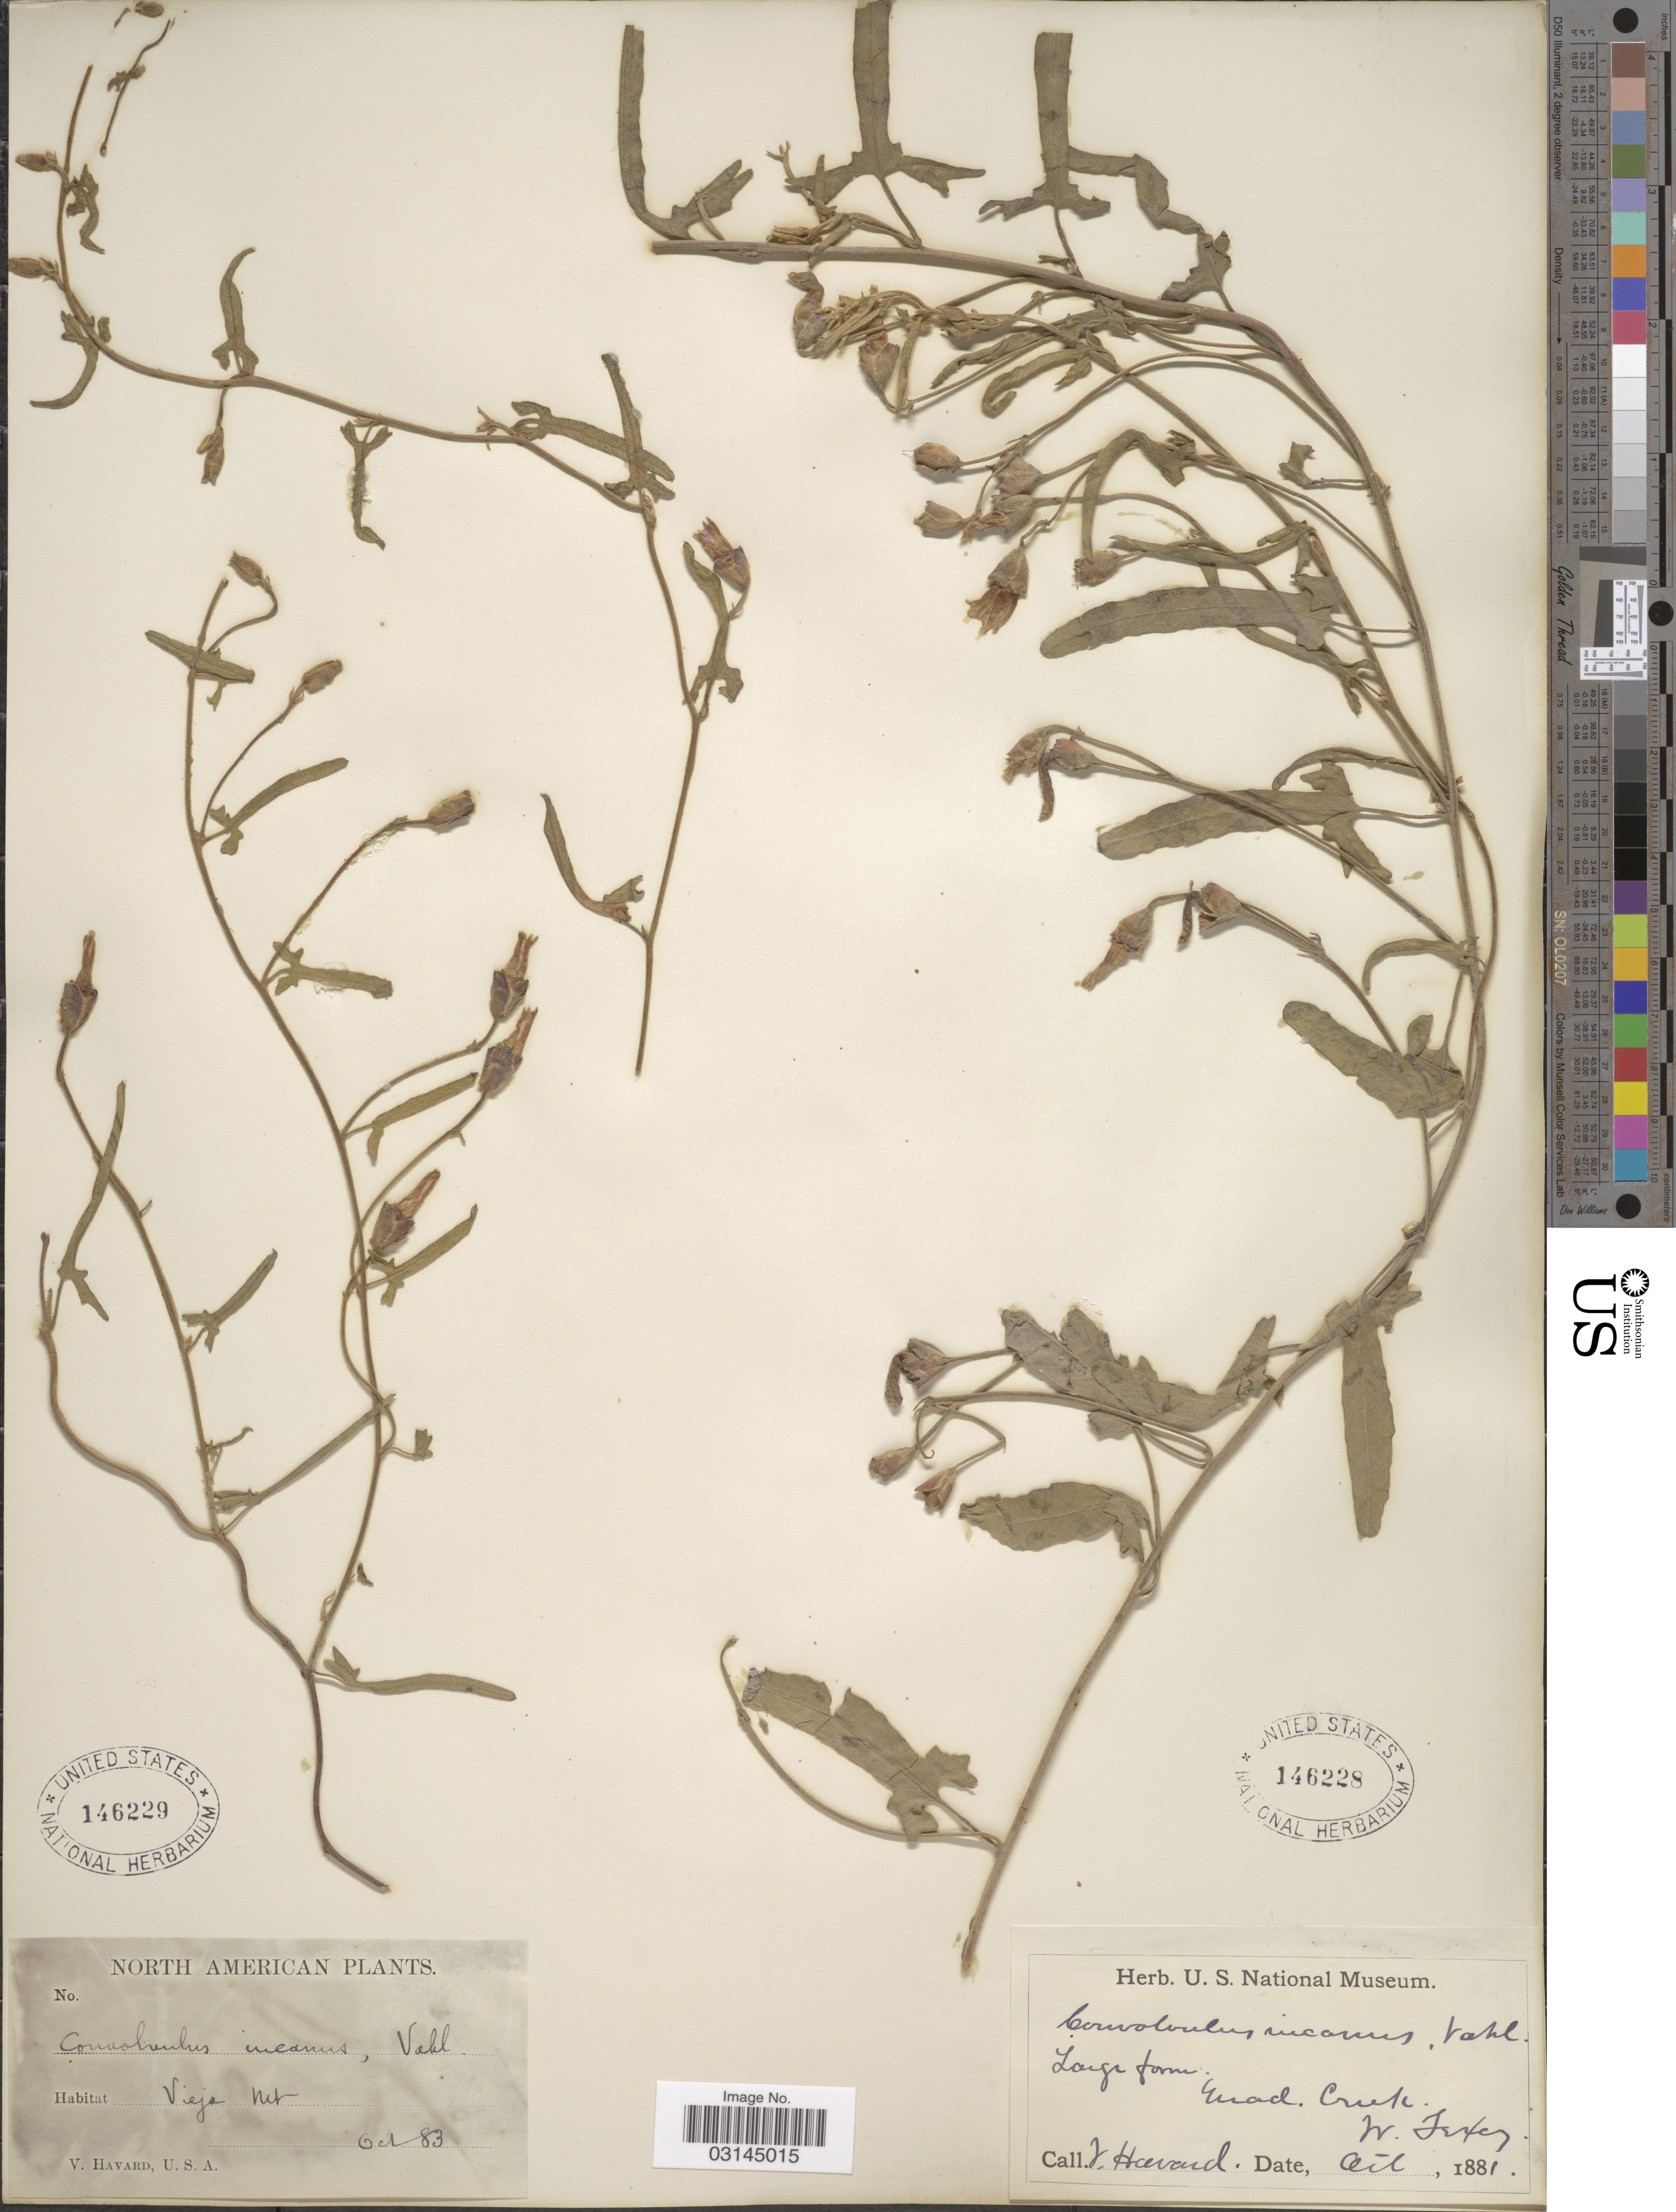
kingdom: Plantae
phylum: Tracheophyta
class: Magnoliopsida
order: Solanales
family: Convolvulaceae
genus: Convolvulus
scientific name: Convolvulus incanus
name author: Vahl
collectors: V. Havard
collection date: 1881-10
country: United States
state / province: Texas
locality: Guad. [Guadalupe] Creek. W. Texas.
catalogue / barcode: US 146228